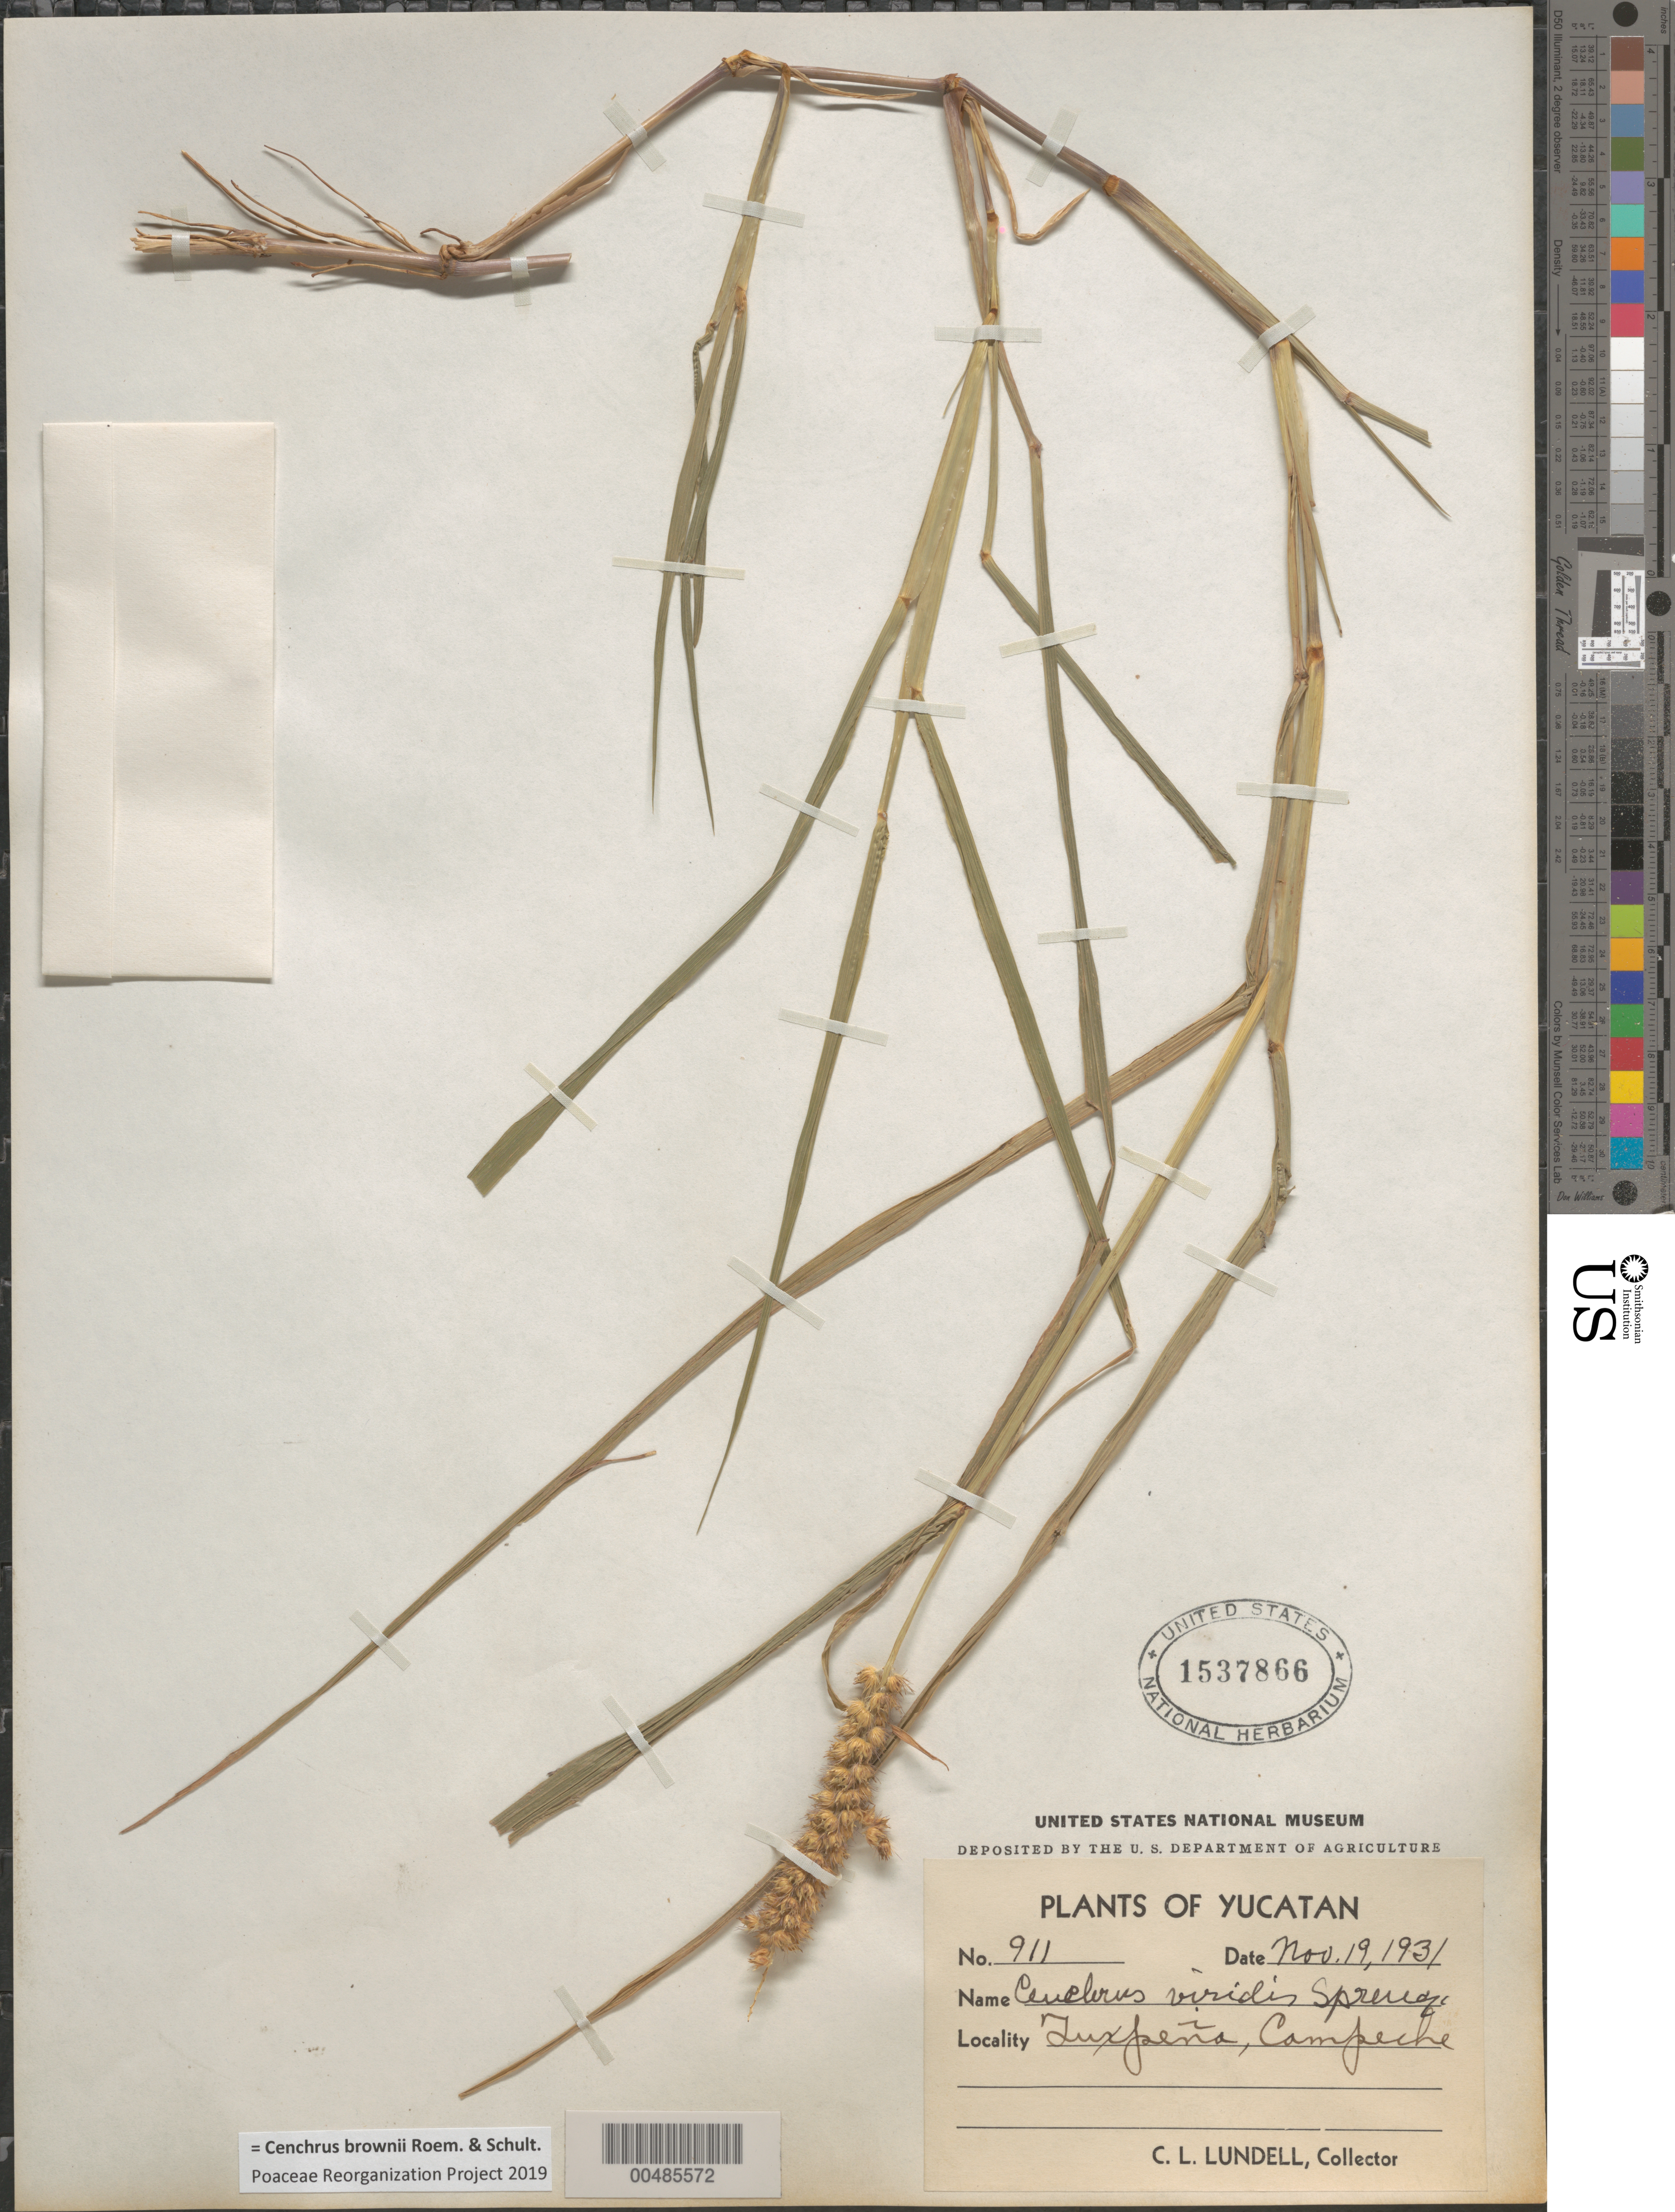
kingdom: Plantae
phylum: Tracheophyta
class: Liliopsida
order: Poales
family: Poaceae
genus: Cenchrus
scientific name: Cenchrus brownii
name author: Roem. & Schult.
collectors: C. L. Lundell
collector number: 911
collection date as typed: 19 Nov 1931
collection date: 1931-11-19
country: Mexico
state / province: Chiapas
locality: Yucatan [Peninsula], Tuxpe¤a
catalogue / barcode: US 1537866